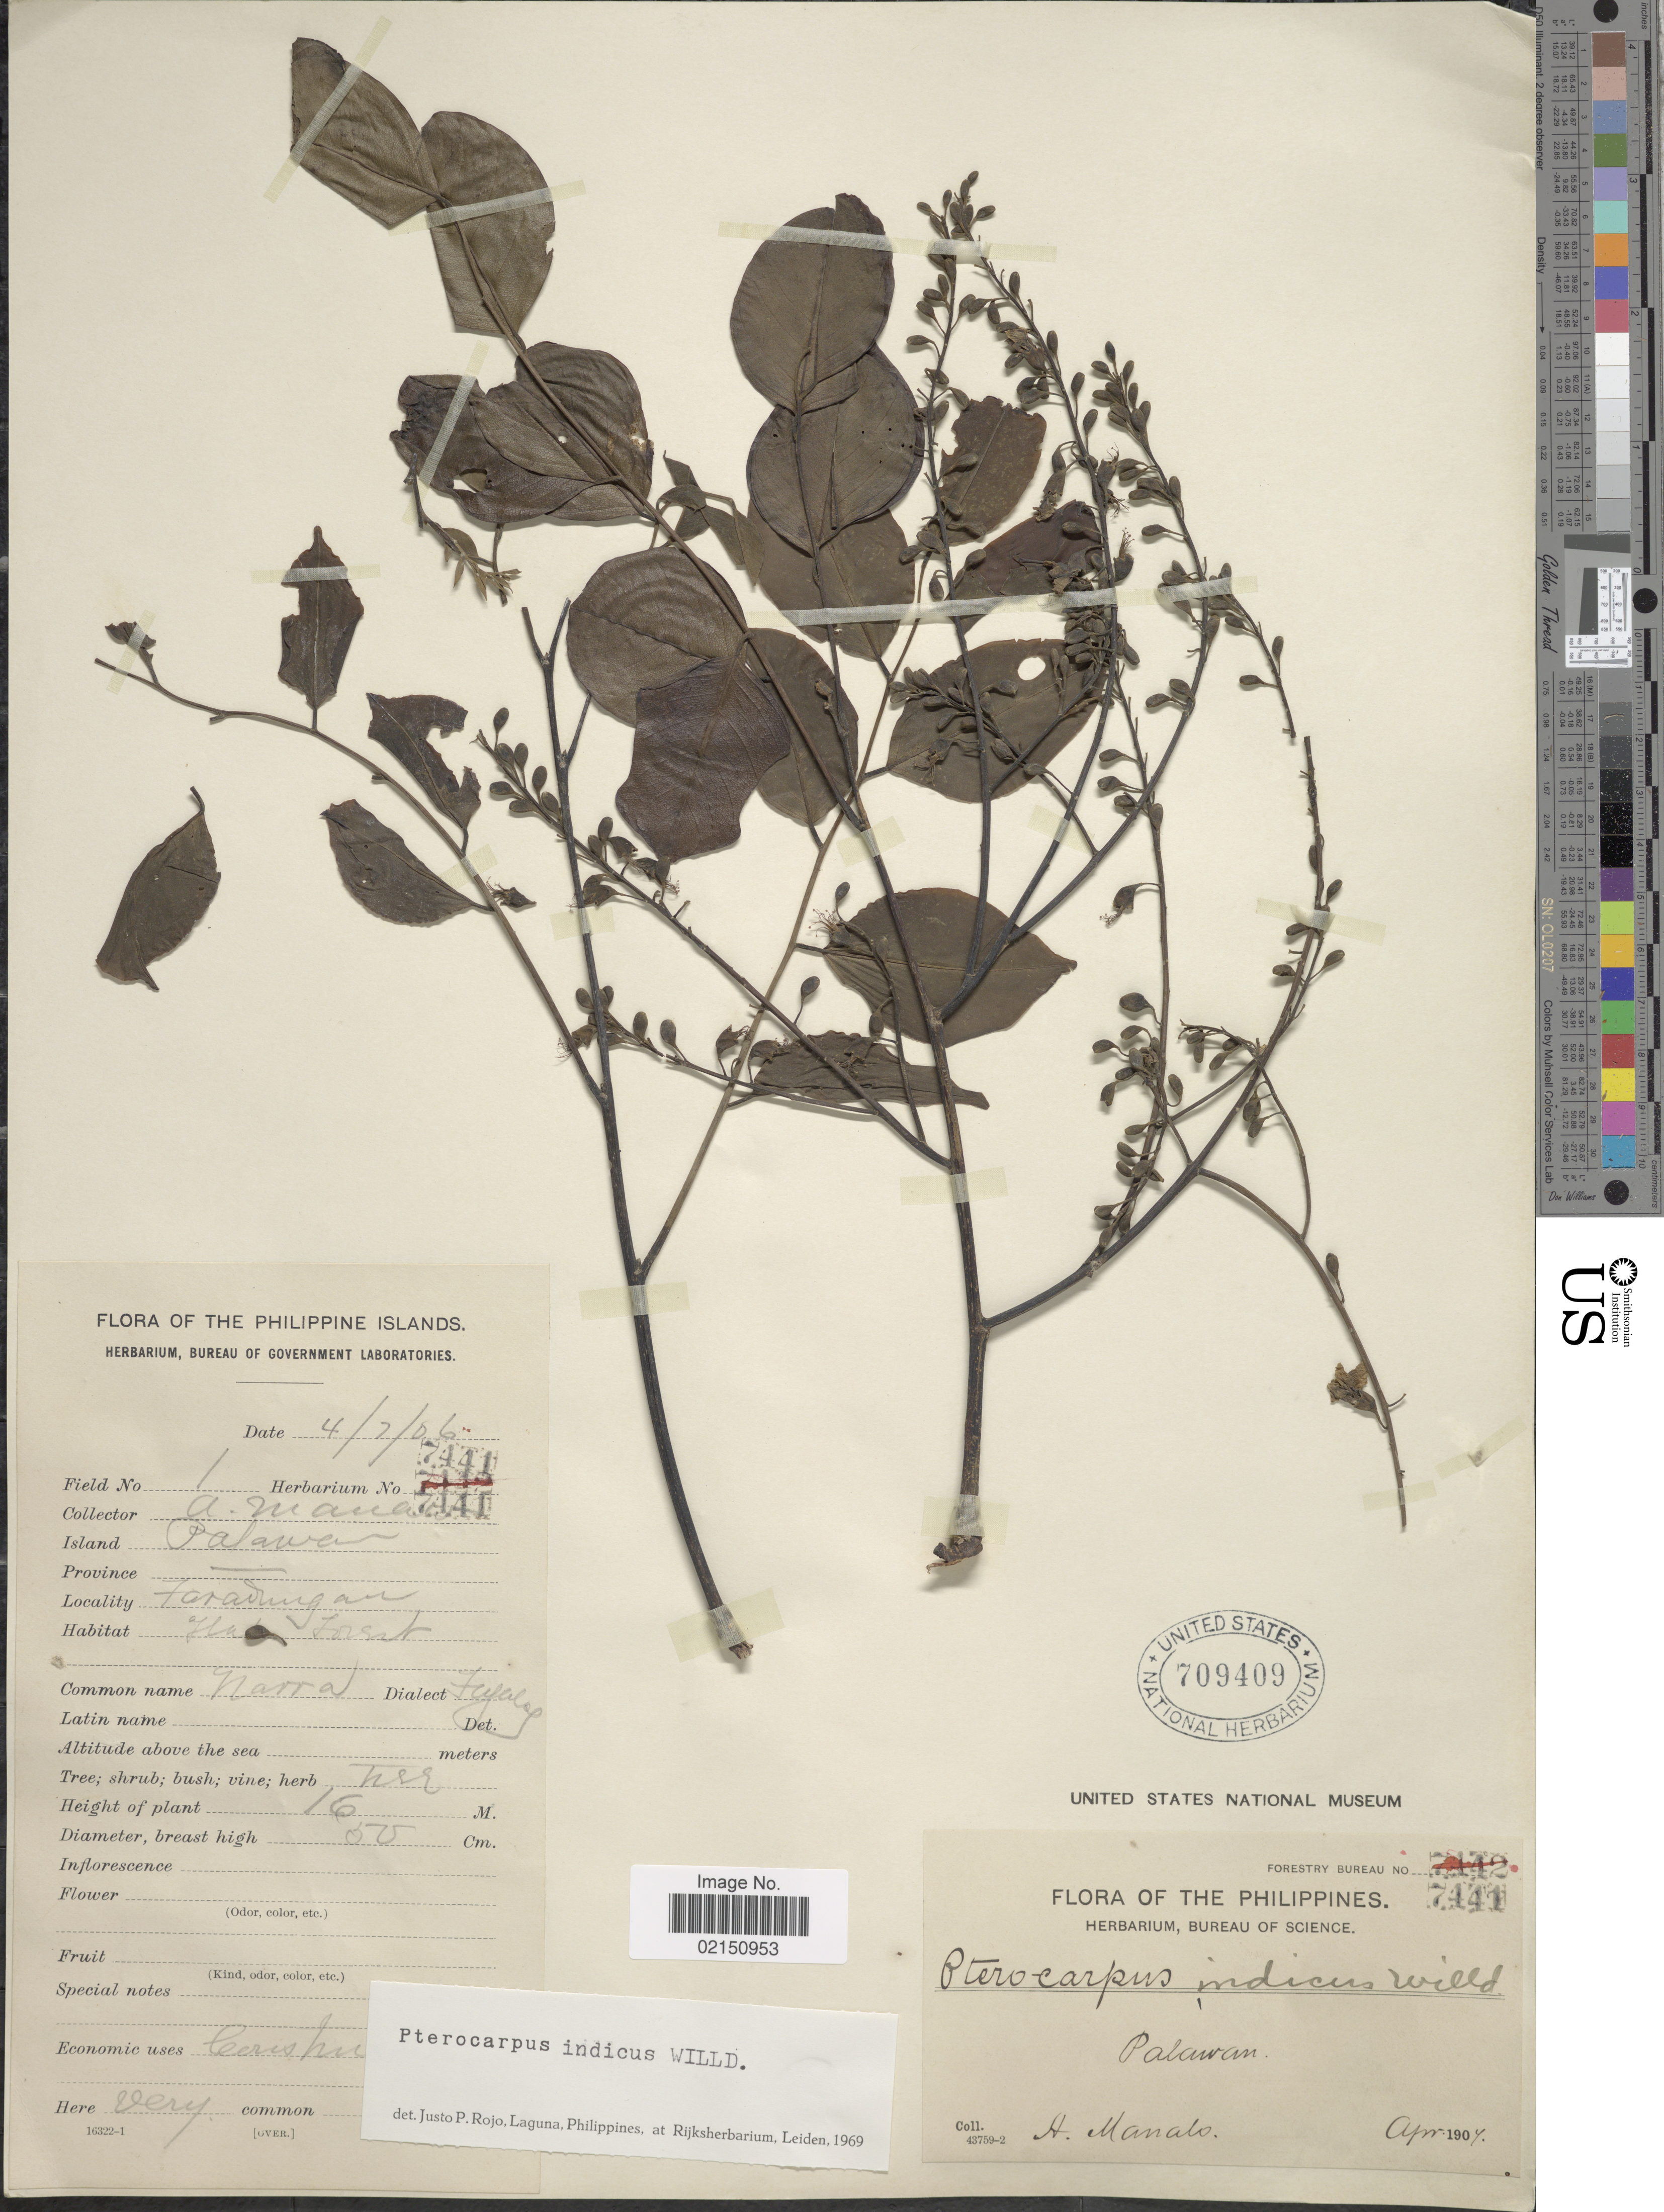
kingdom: Plantae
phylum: Tracheophyta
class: Magnoliopsida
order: Fabales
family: Fabaceae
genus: Pterocarpus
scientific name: Pterocarpus indicus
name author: Willd.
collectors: A. Manalo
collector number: Forestry Bureau 7441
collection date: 1904-04-07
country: Philippines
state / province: Mimaropa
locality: Island Palawan, Faradungan, [illegible text] Forest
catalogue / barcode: US 709409